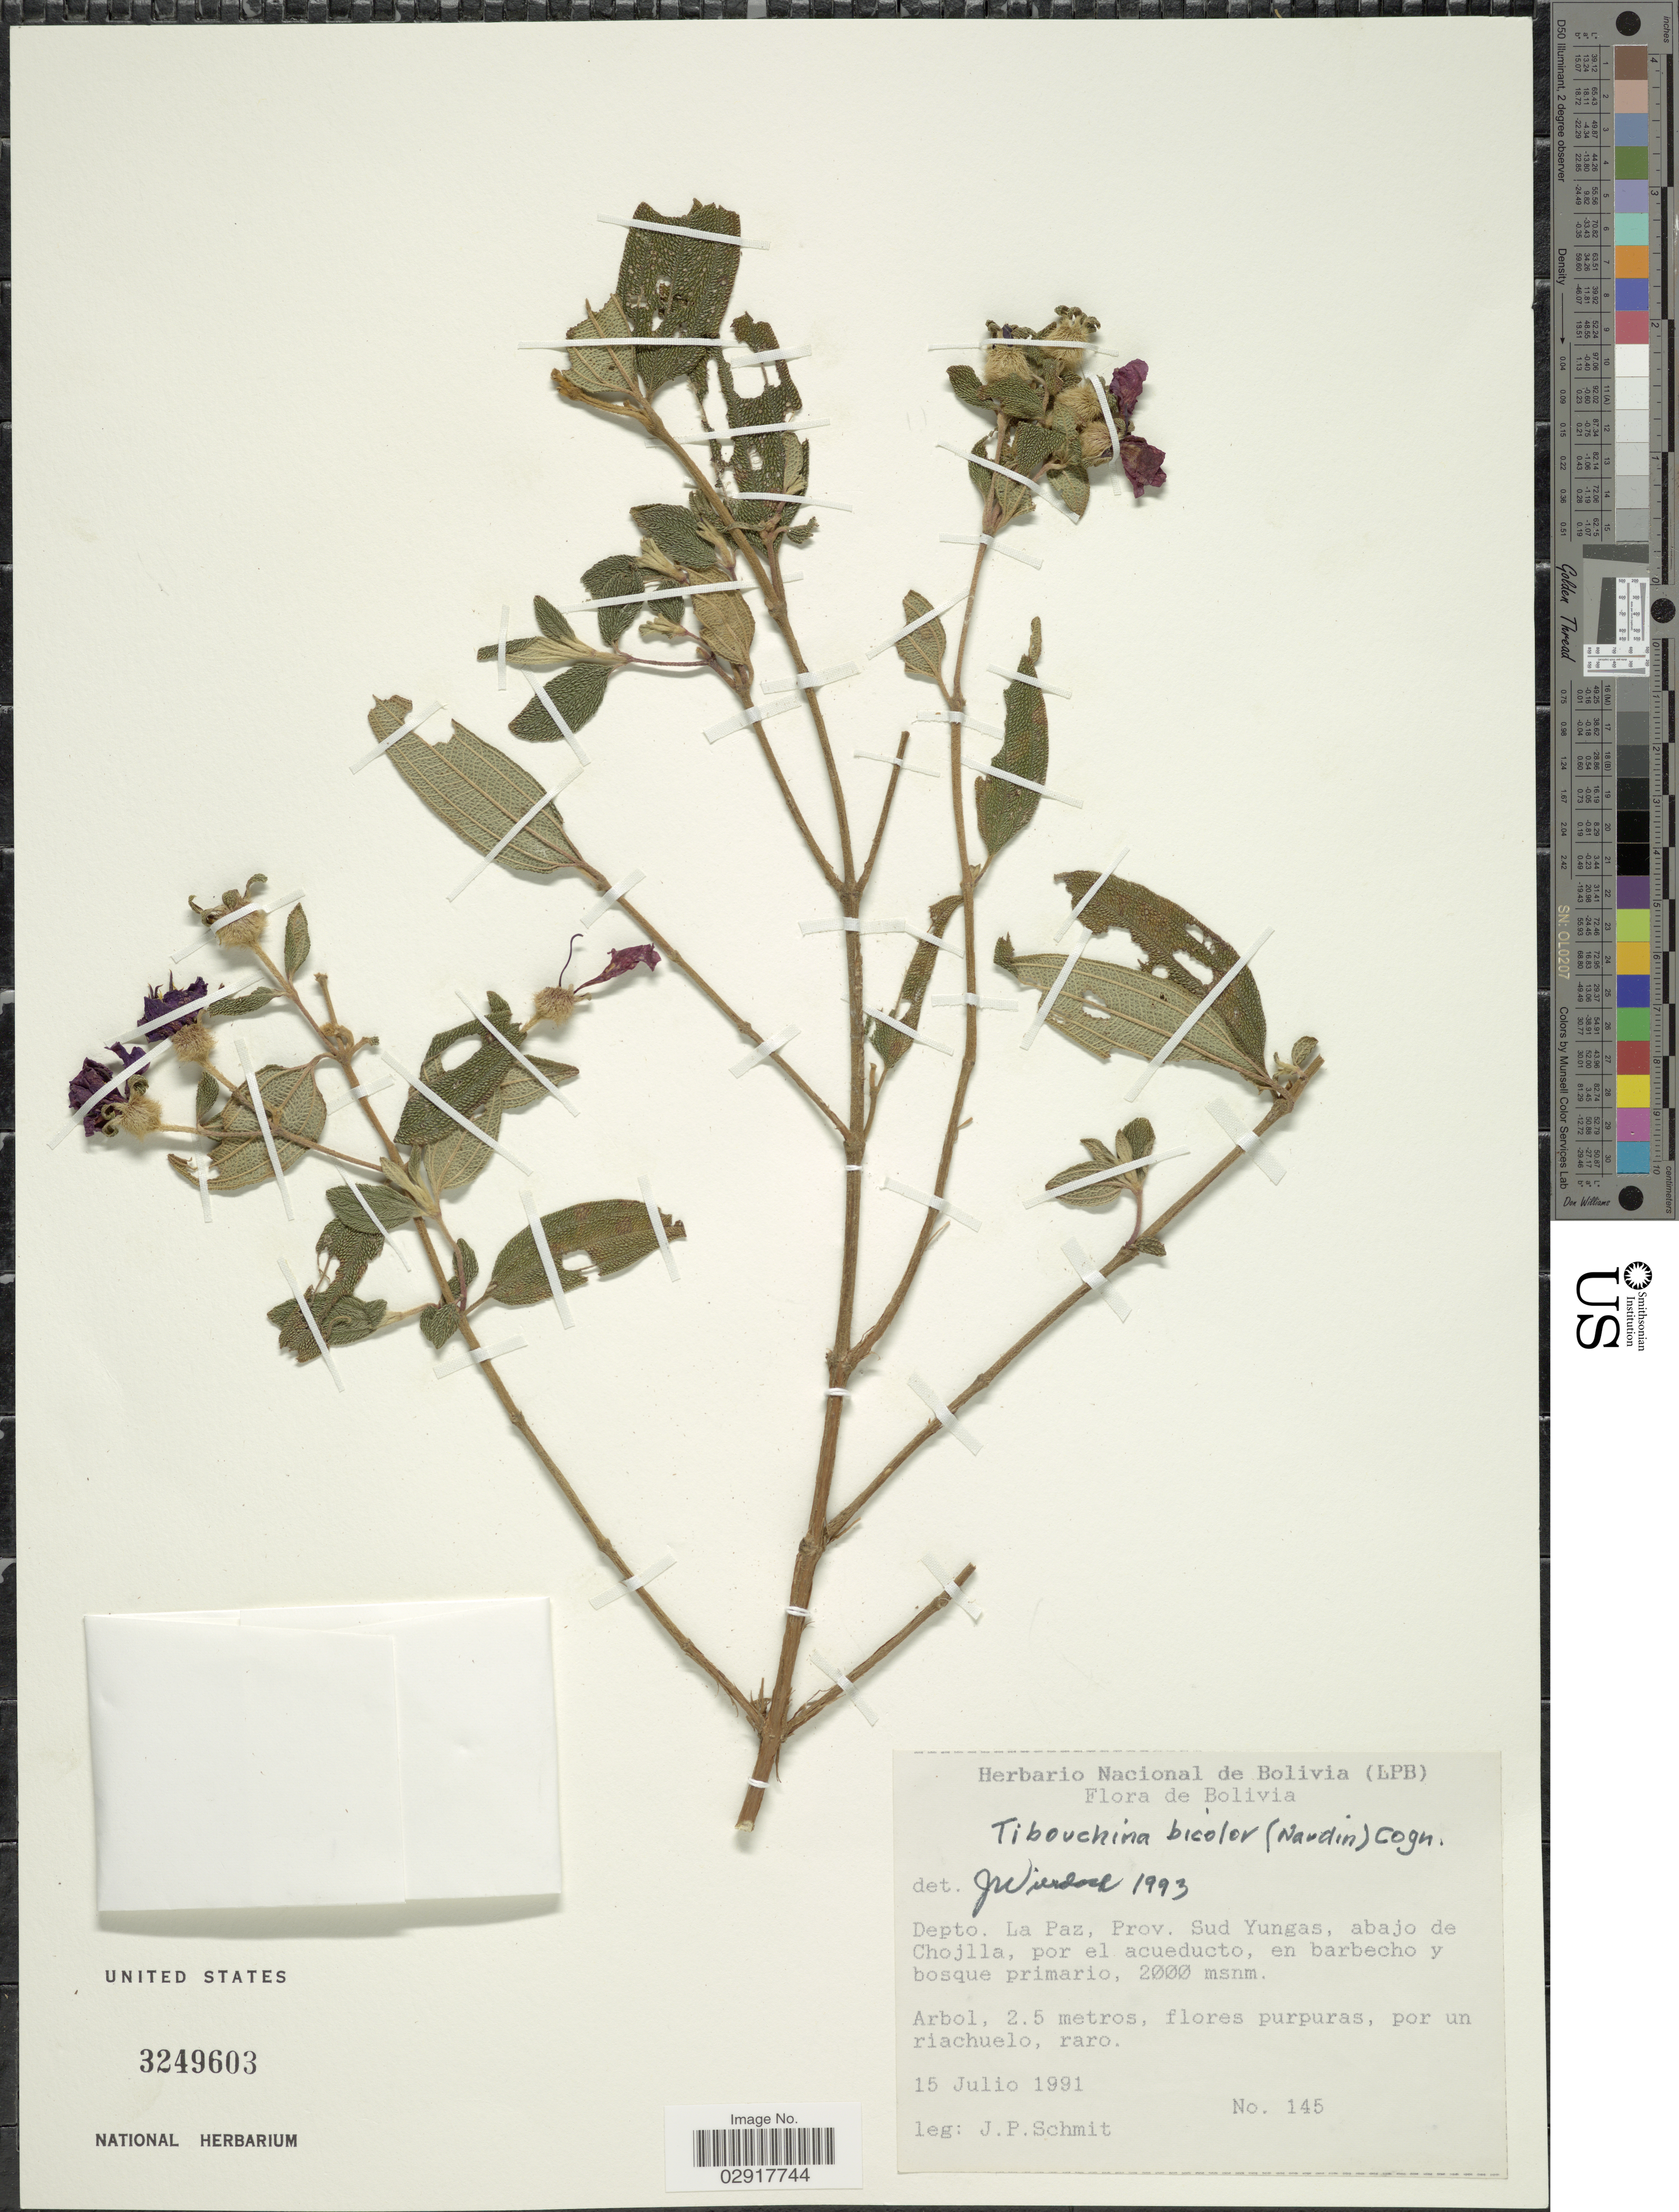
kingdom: Plantae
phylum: Tracheophyta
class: Magnoliopsida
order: Myrtales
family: Melastomataceae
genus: Tibouchina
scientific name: Tibouchina bicolor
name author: (Naudin) Cogn.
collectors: J. Schmit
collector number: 145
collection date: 1991-07-15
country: Bolivia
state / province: La Paz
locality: Dpto. La Paz, Prov. Sud Yungas, abajo de Chojlla, por el acueducto, en barbecho y bosque primario.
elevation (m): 2000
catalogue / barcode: US 3249603